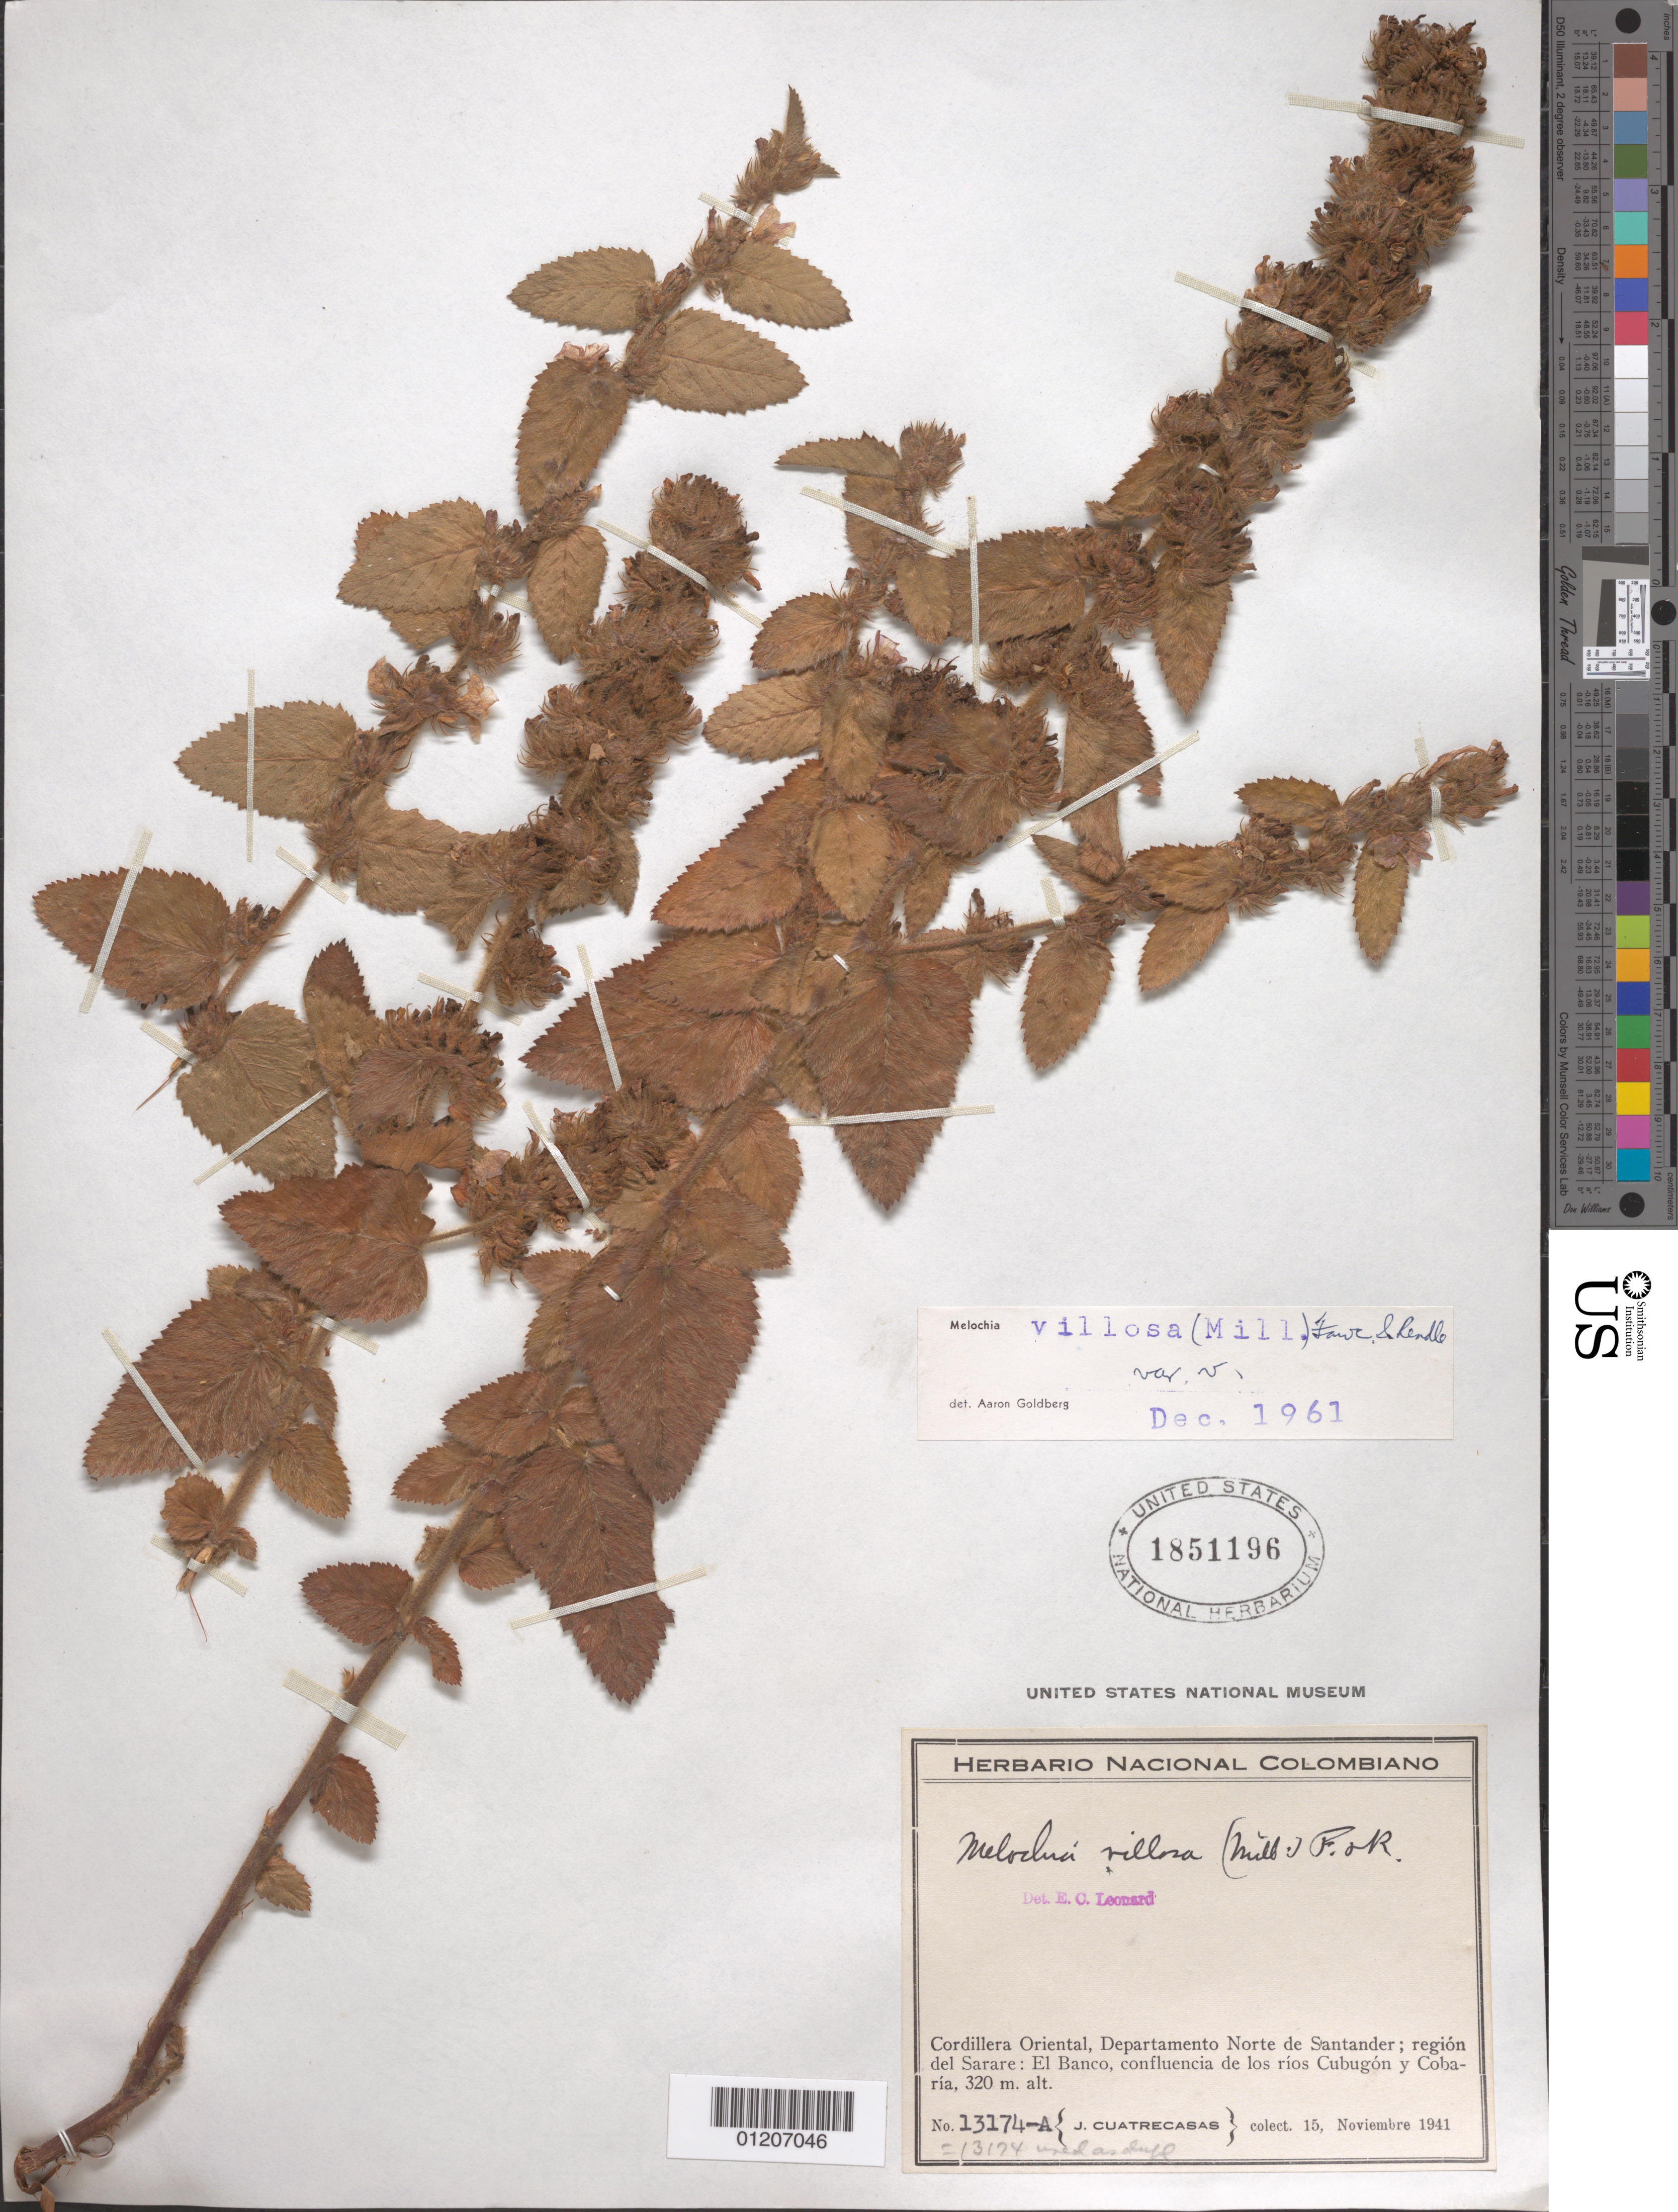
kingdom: Plantae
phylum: Tracheophyta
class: Magnoliopsida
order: Malvales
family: Malvaceae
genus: Melochia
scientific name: Melochia spicata var. spicata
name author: (L.) Fryxell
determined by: Dorr, L. J., (BOT), Smithsonian Institution - National Museum of Natural History (UNITED STATES)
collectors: J. Cuatrecasas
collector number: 13174-A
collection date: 1941-11-15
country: Colombia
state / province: Norte de Santander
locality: Cordillera Oriental, Departamento Norte de Santander; región del Sarare: El Banco, confluencia de los ríos Cubugón y Cobaría.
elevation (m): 320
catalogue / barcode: US 1851196